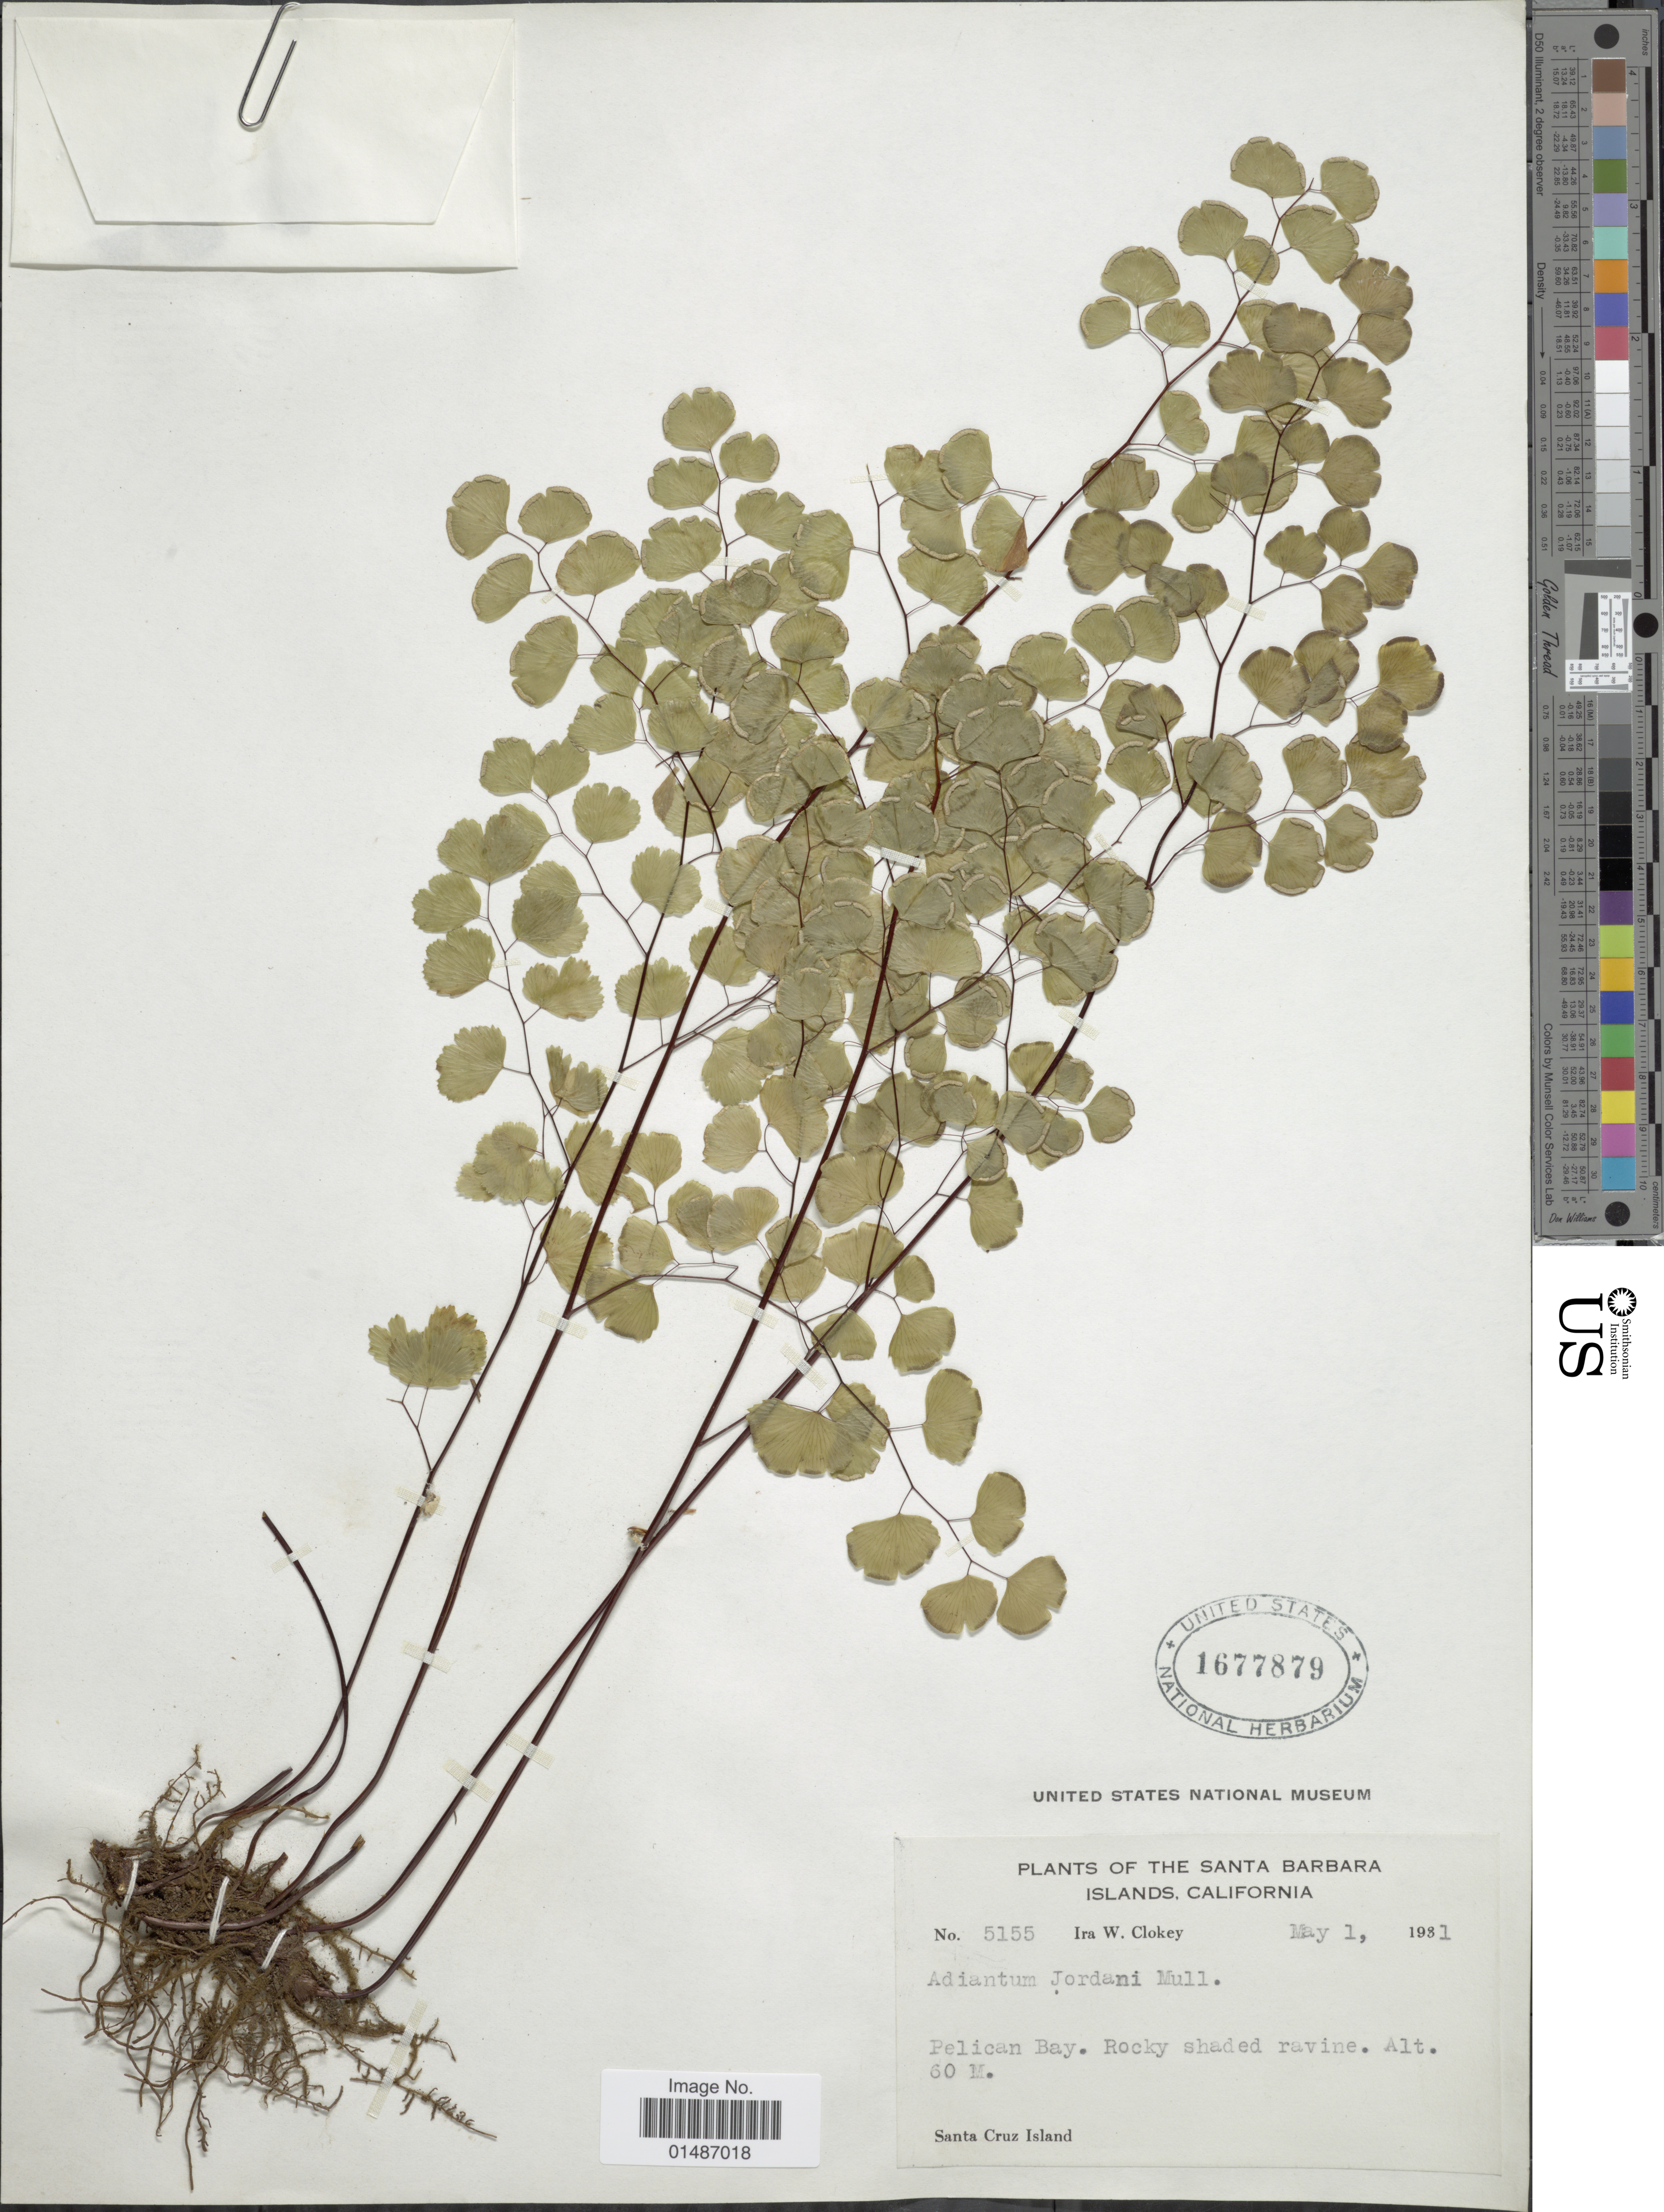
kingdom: Plantae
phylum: Tracheophyta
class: Polypodiopsida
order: Polypodiales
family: Pteridaceae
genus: Adiantum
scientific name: Adiantum jordanii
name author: C.H. Mull.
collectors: I. W. Clokey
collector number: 5155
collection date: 1931-05-01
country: United States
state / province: California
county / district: Santa Barbara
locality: Santa Barbara Islands. Pelican Bay.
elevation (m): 60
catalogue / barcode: US 1677879